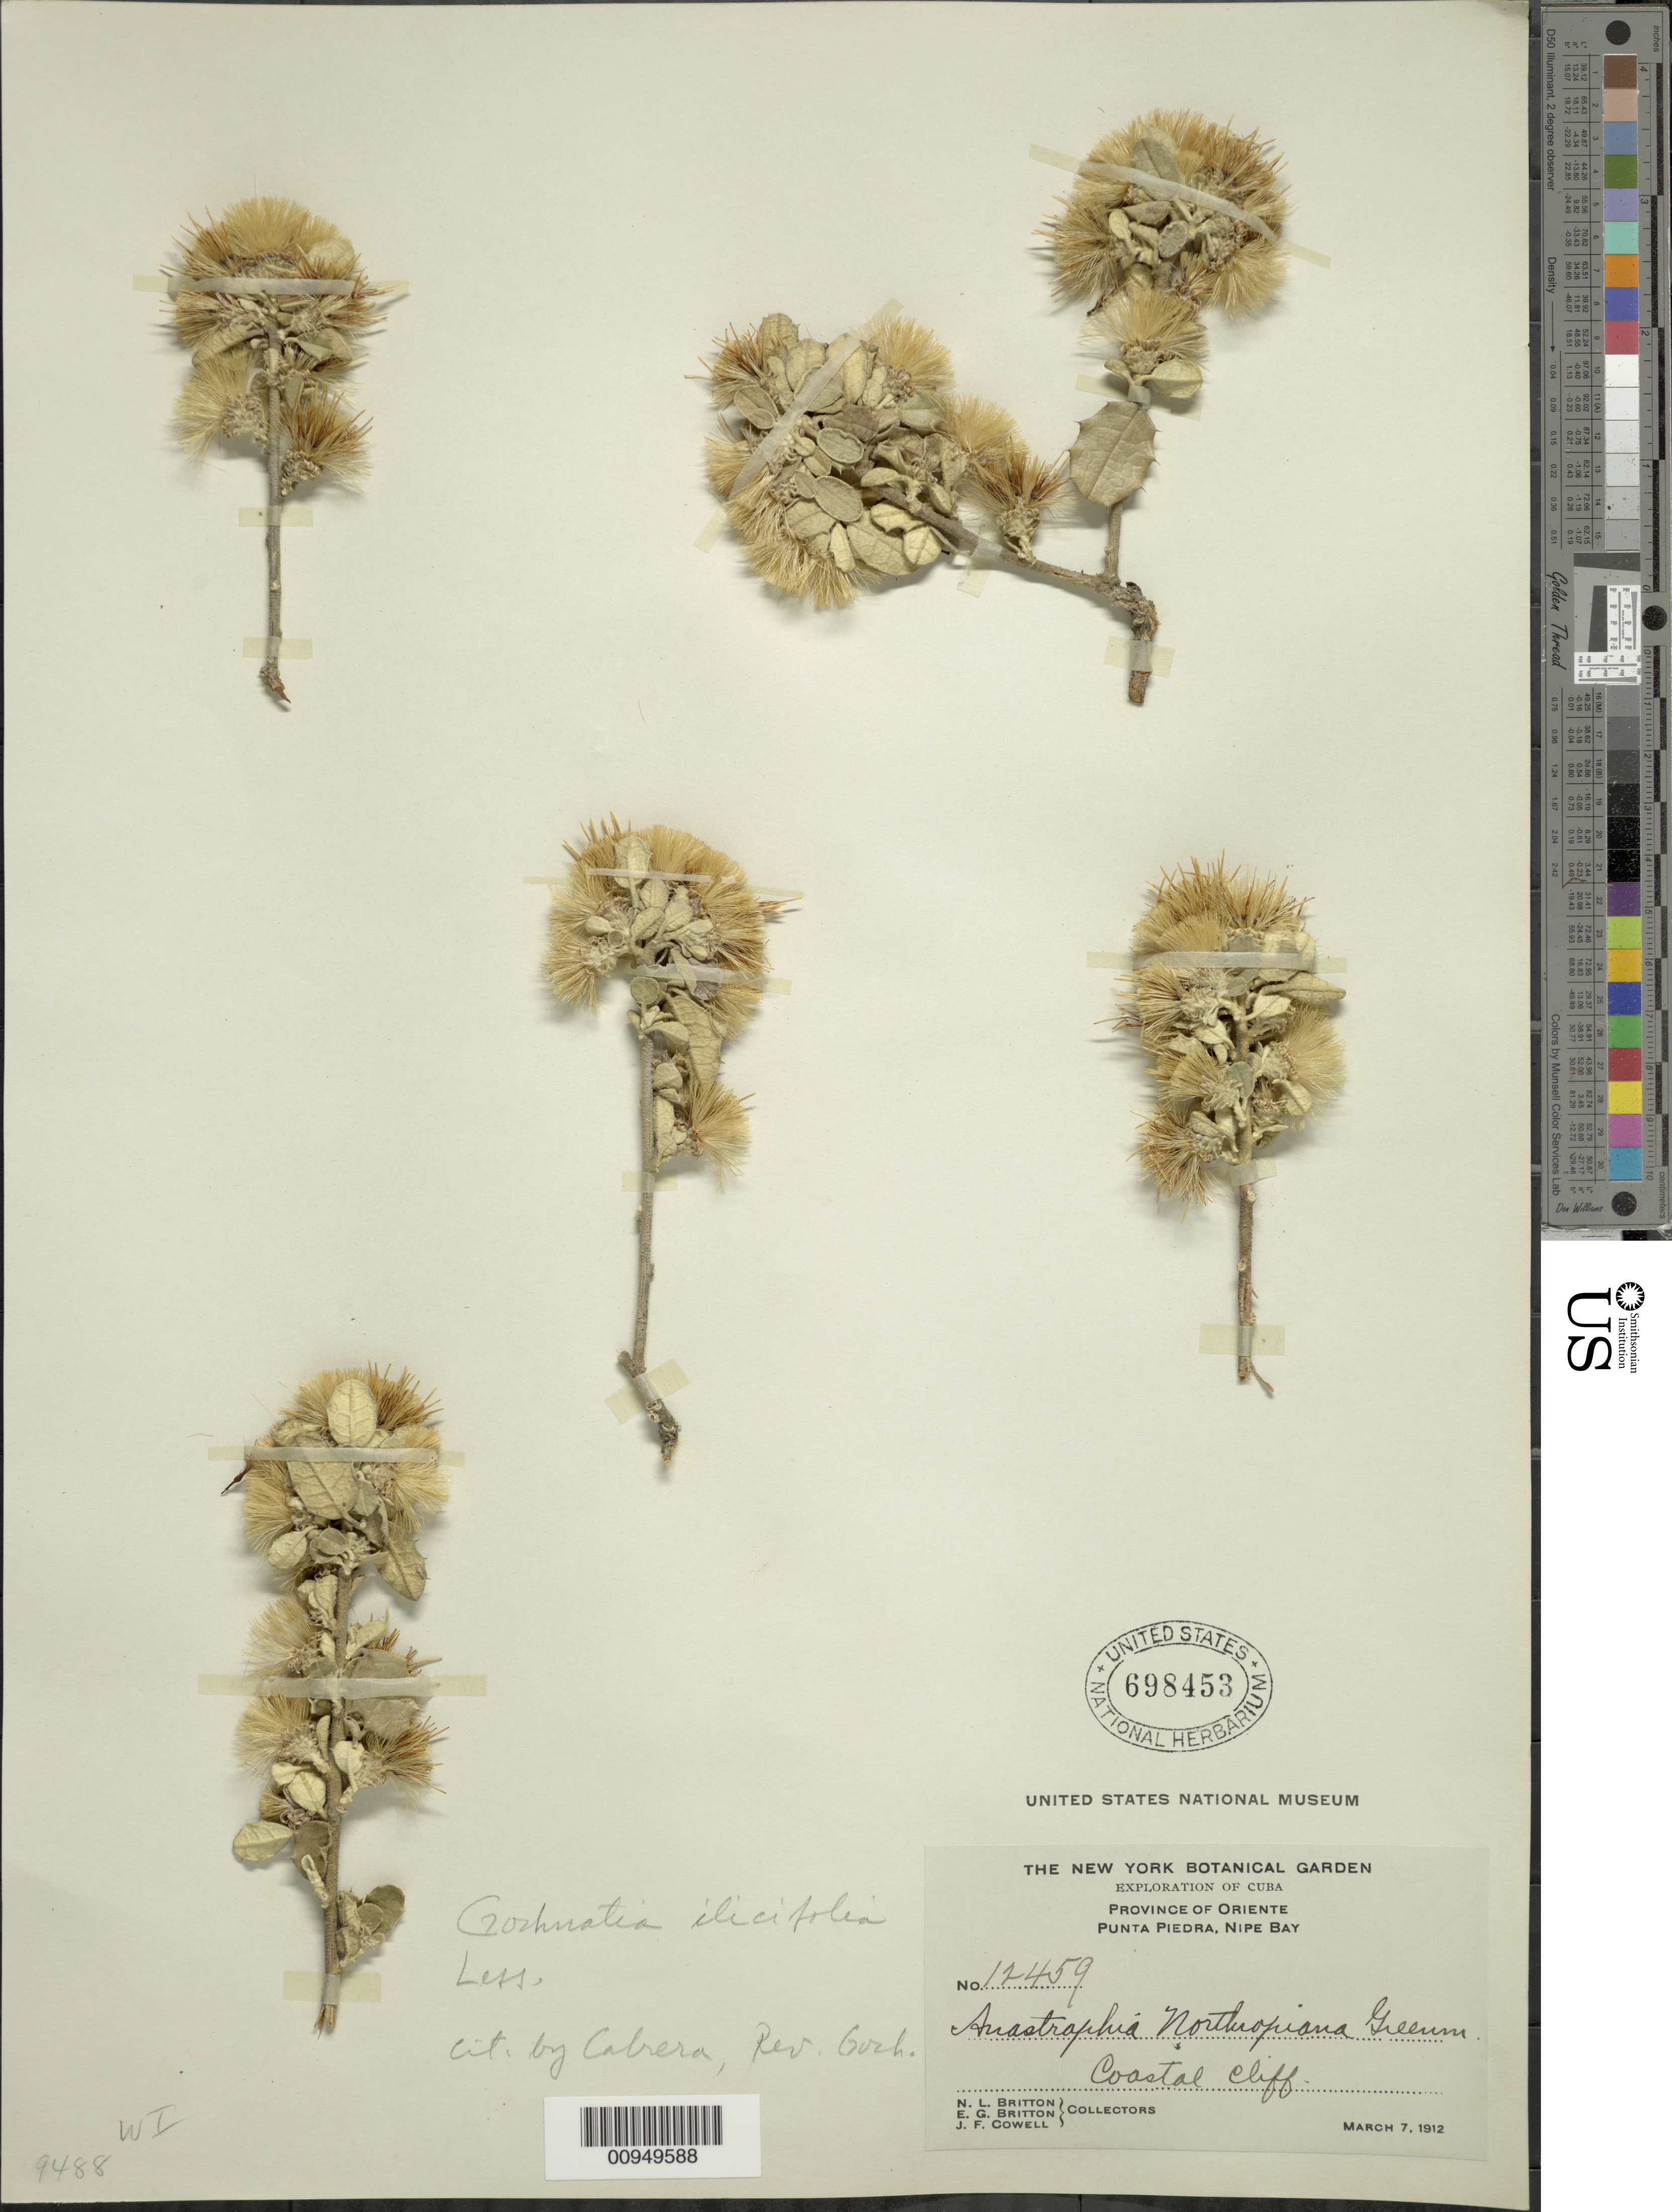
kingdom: Plantae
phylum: Tracheophyta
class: Magnoliopsida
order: Asterales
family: Asteraceae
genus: Anastraphia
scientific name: Anastraphia ilicifolia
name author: D. Don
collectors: N. Britton, E. G. Britton & J. F. Cowell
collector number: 12459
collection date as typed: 07 Mar 1912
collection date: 1912-03-07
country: Cuba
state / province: Holguín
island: Cuba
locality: Punta Piedra, Nipe Bay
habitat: Coastal cliff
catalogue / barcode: US 698453